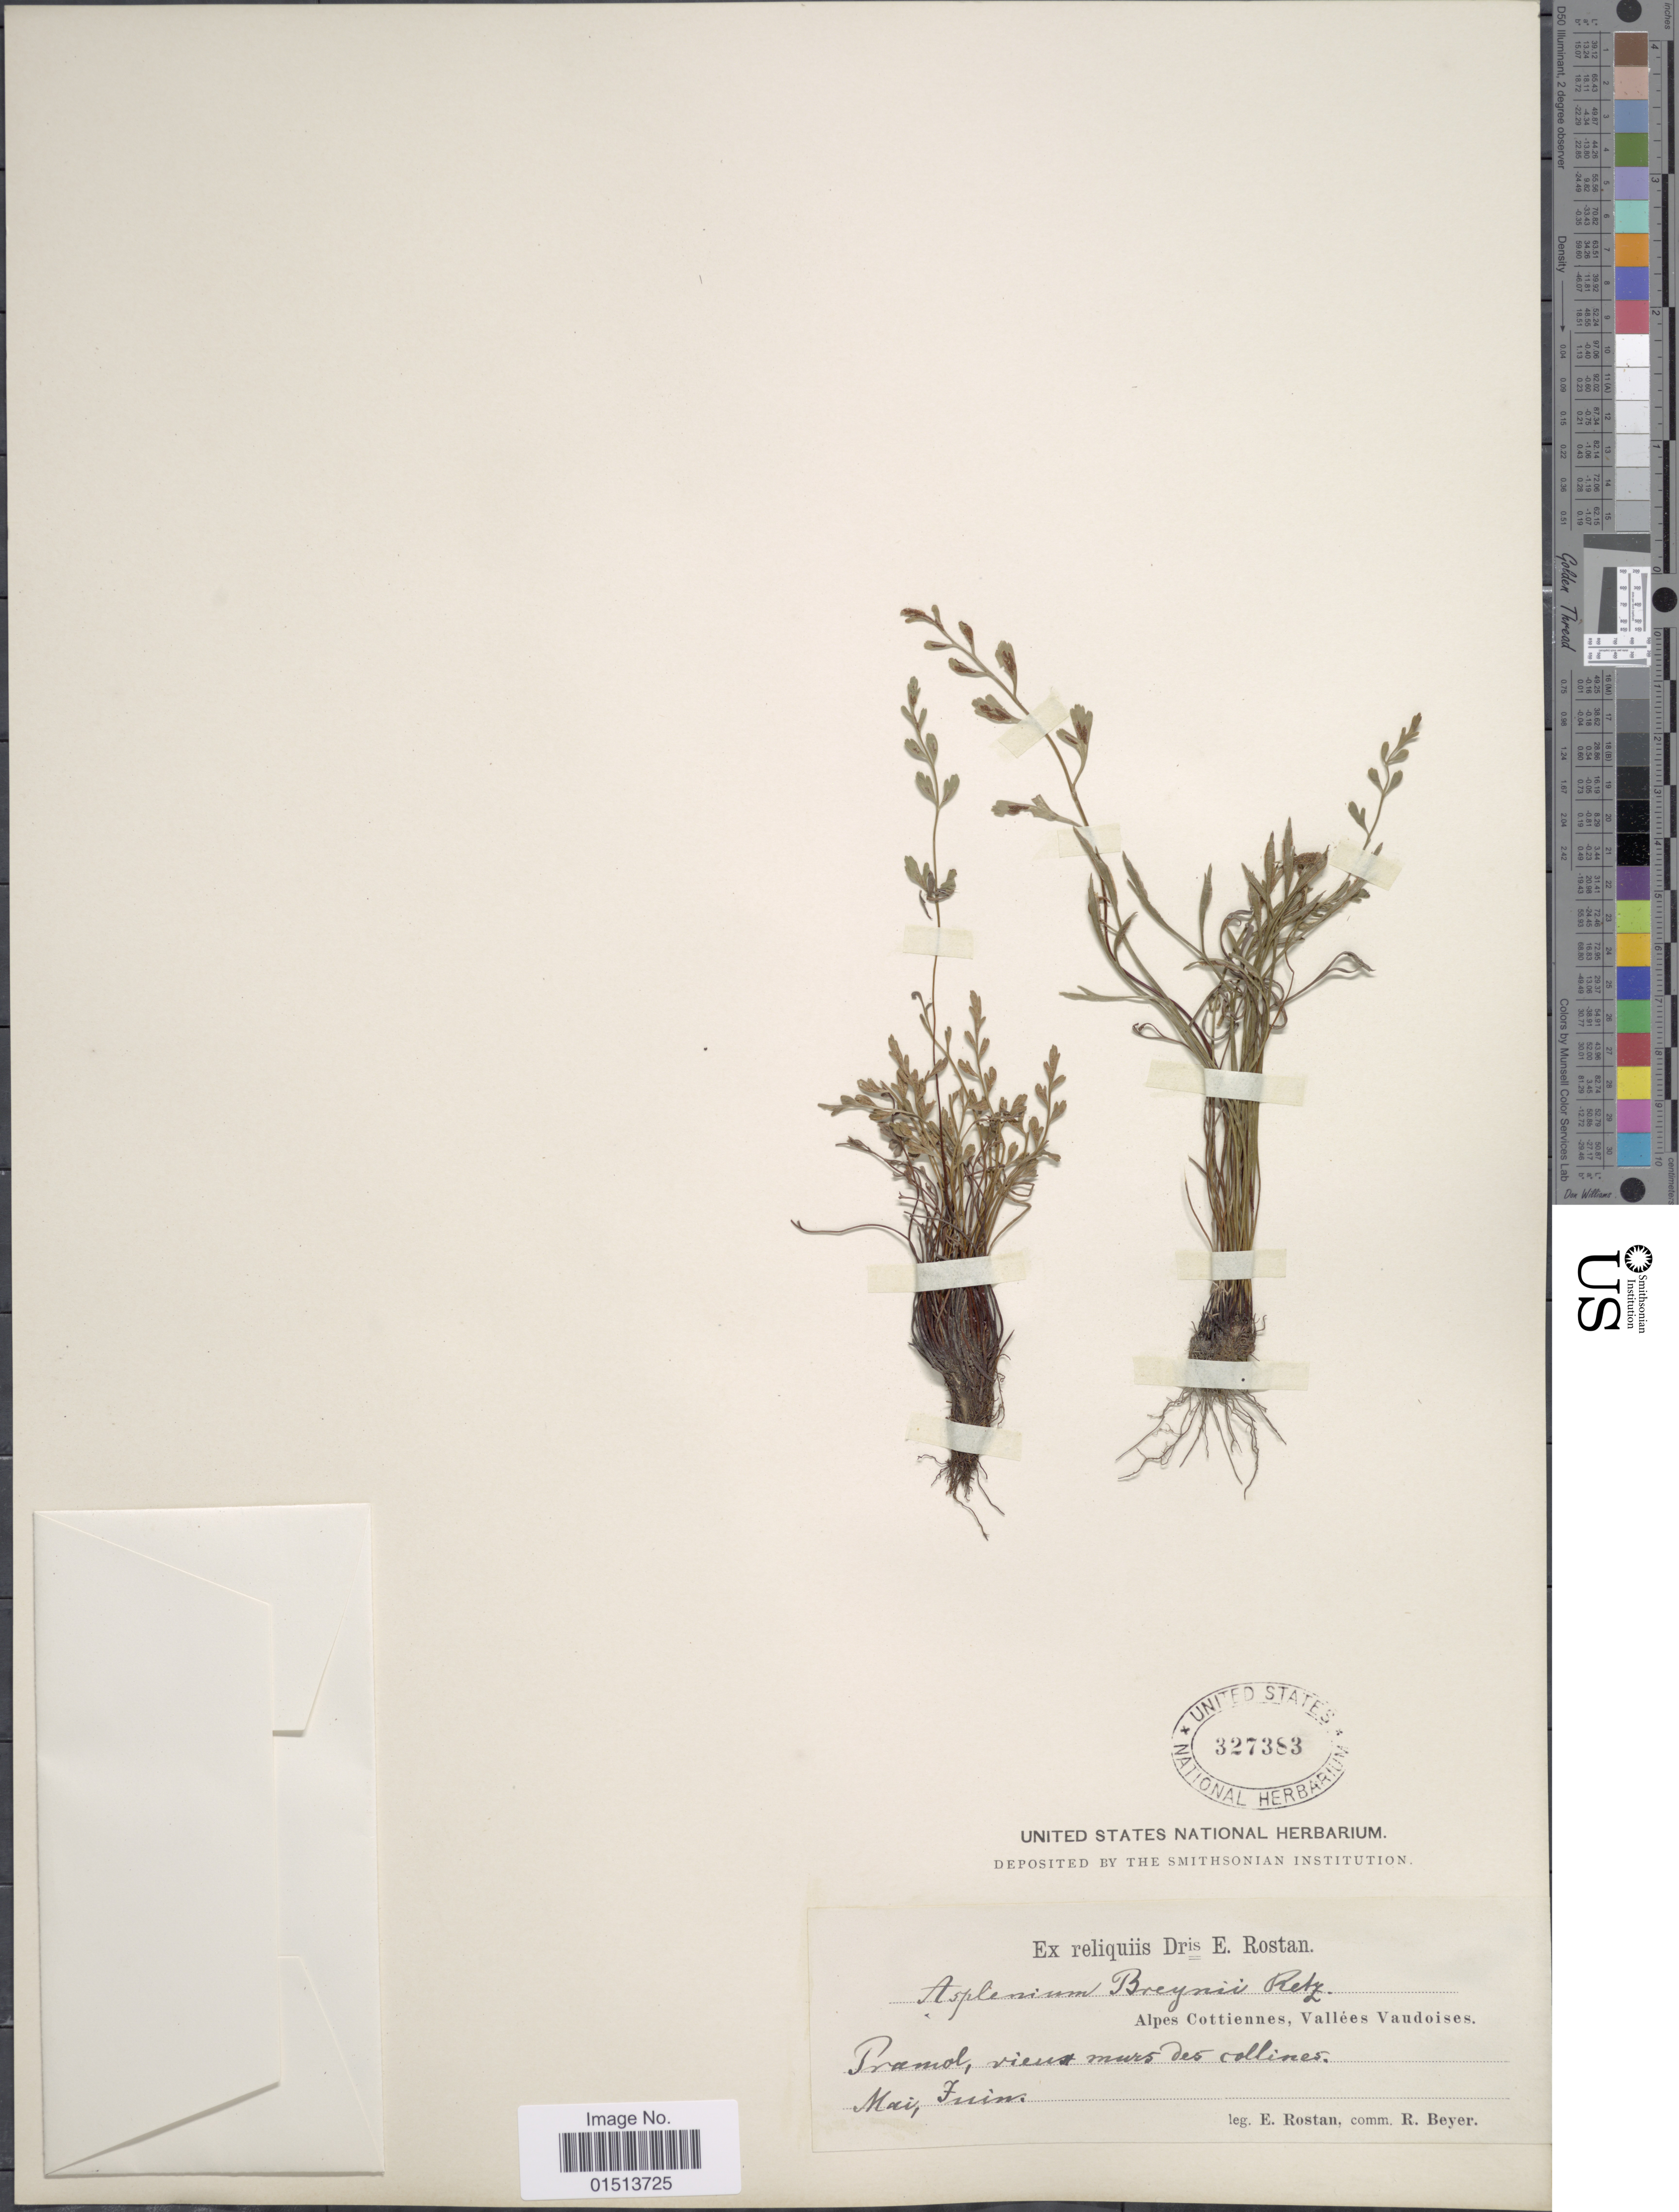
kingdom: Plantae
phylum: Tracheophyta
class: Polypodiopsida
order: Polypodiales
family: Aspleniaceae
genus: Asplenium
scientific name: Asplenium alternifolium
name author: Jacq.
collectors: E. Rostan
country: Italy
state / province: Piedmont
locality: Alpes Cottiennes, Vallées Vaudoises, Pramol, vieux murs des collines, Mai, Fuin. [interpreted]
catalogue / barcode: US 327383